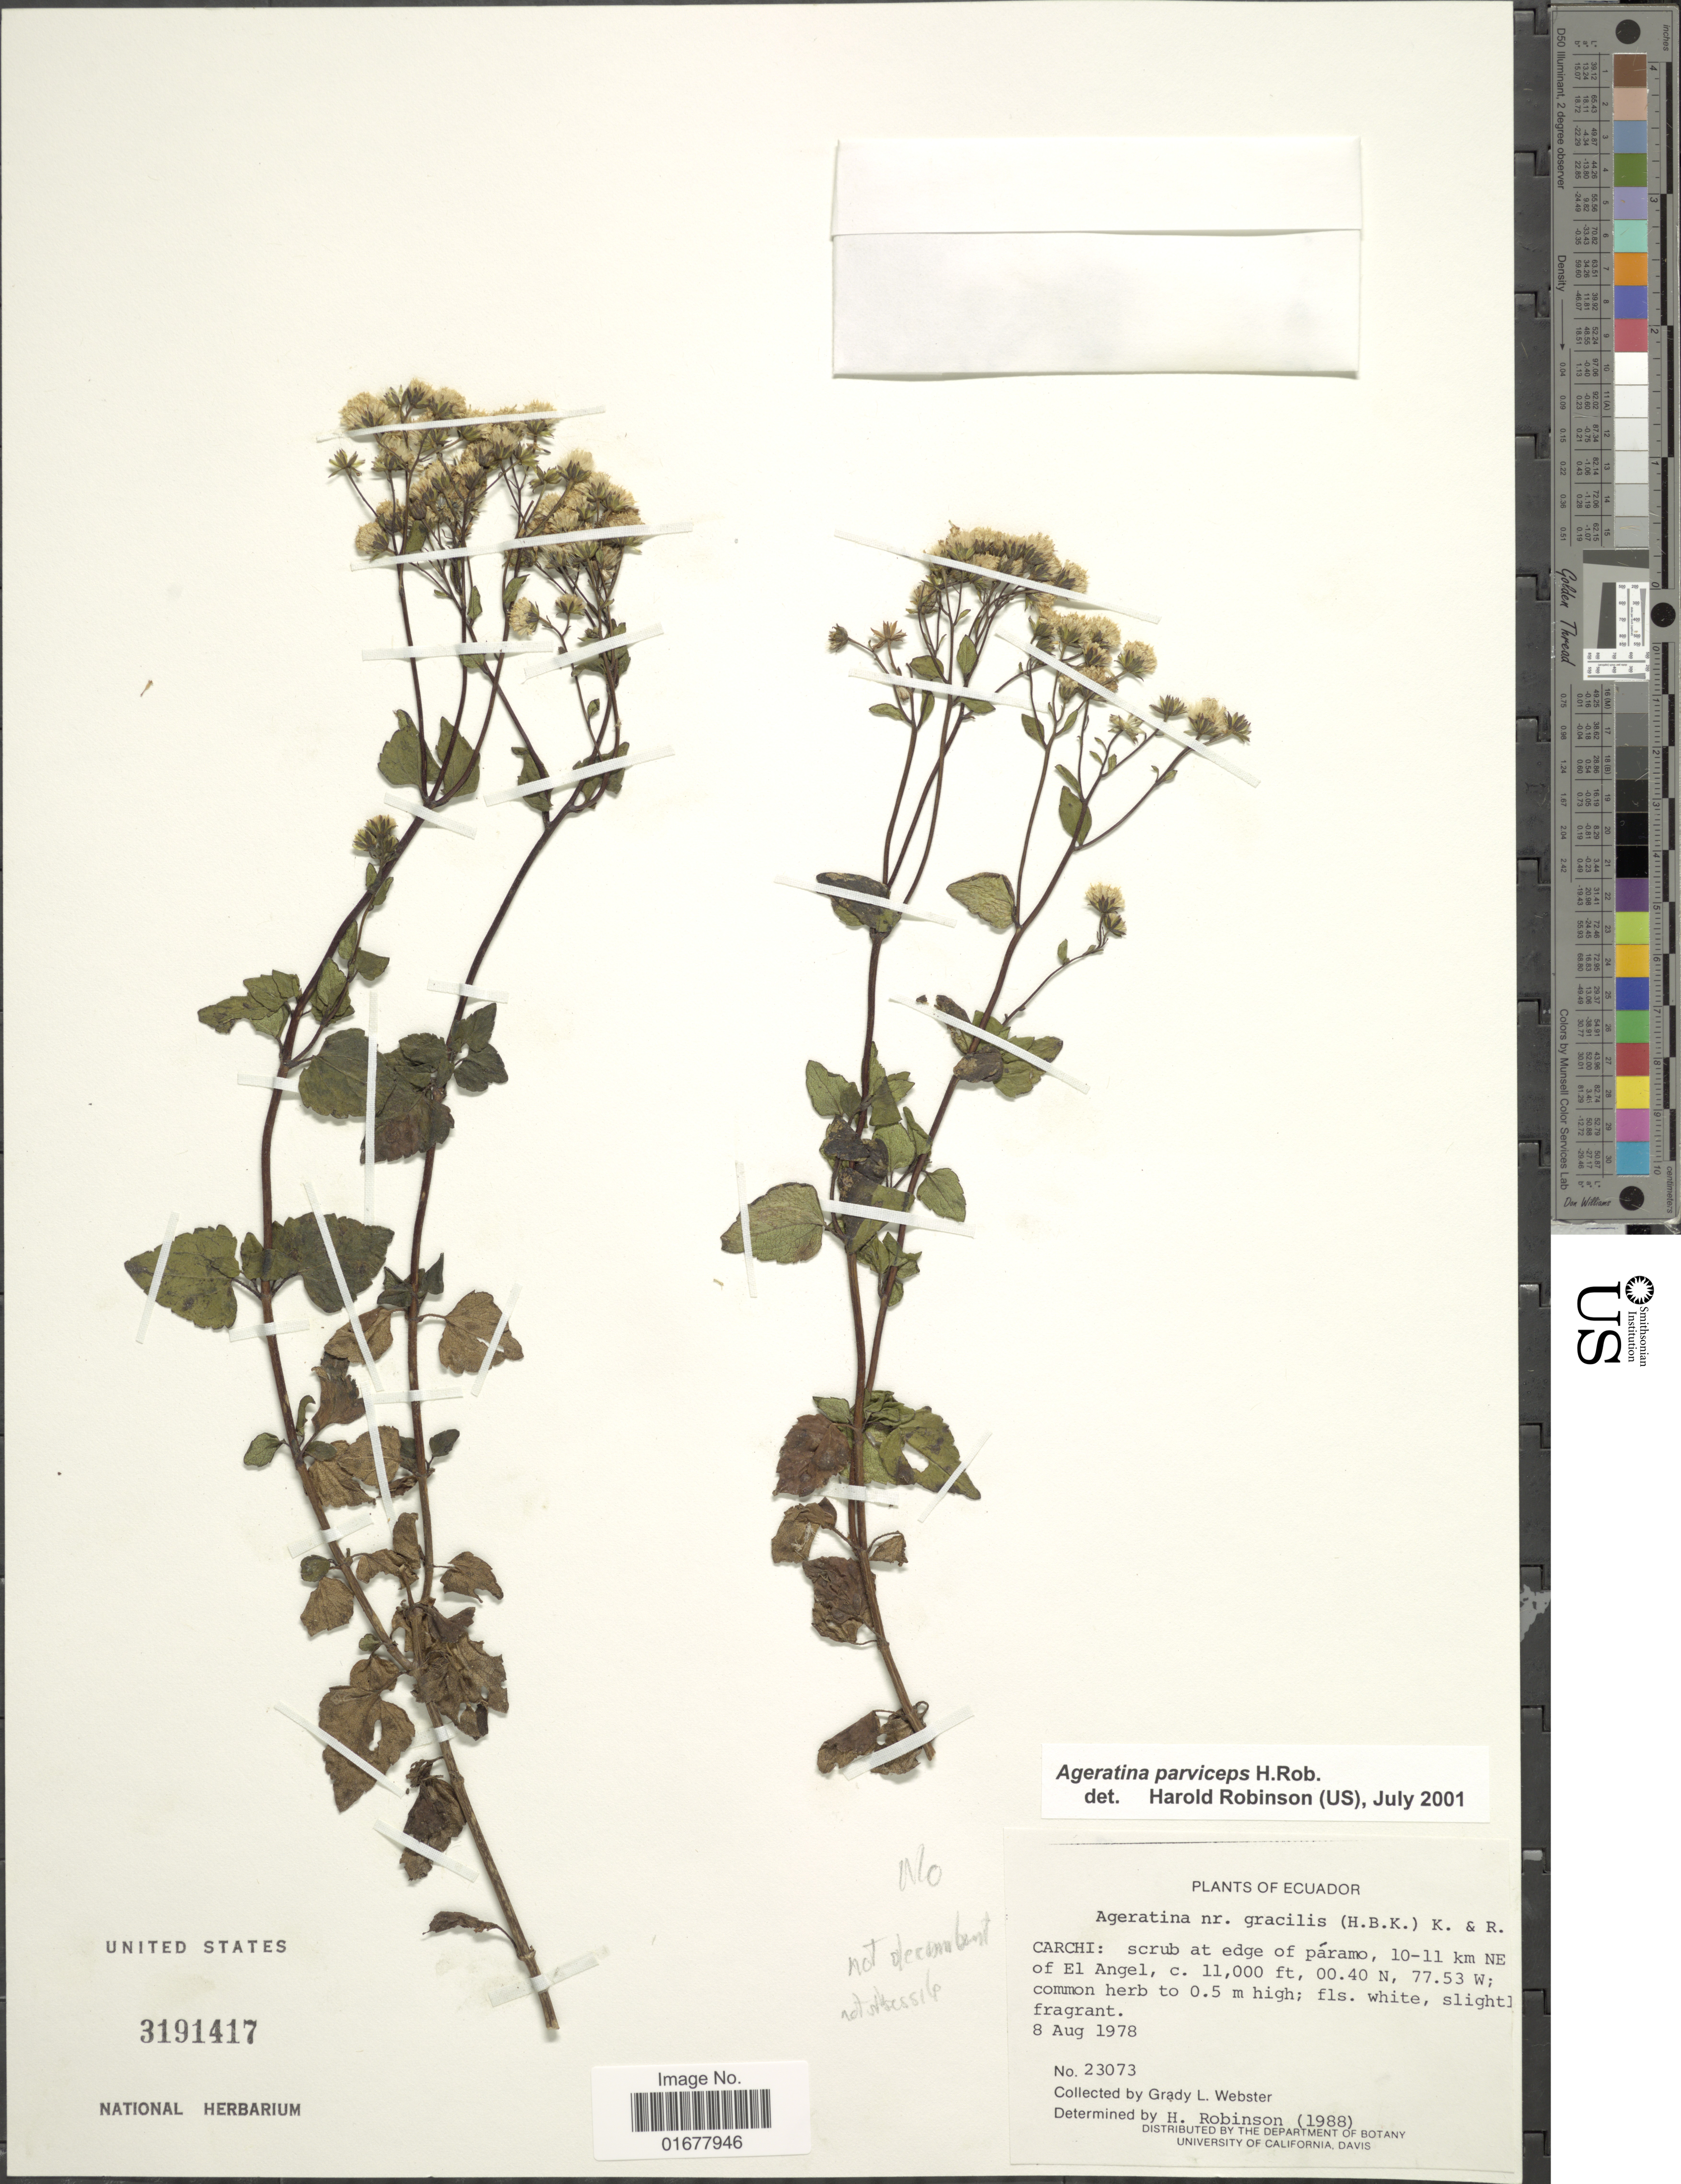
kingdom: Plantae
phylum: Tracheophyta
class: Magnoliopsida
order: Asterales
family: Asteraceae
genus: Ageratina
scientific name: Ageratina parviceps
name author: H. Rob.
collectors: G. L. Webster & H. Robinson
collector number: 23073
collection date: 1978-08-08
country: Ecuador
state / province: Carchi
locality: Carchi: scrub at edge of paramo, 10-11 km NE of El Angel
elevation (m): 3353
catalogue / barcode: US 3191417